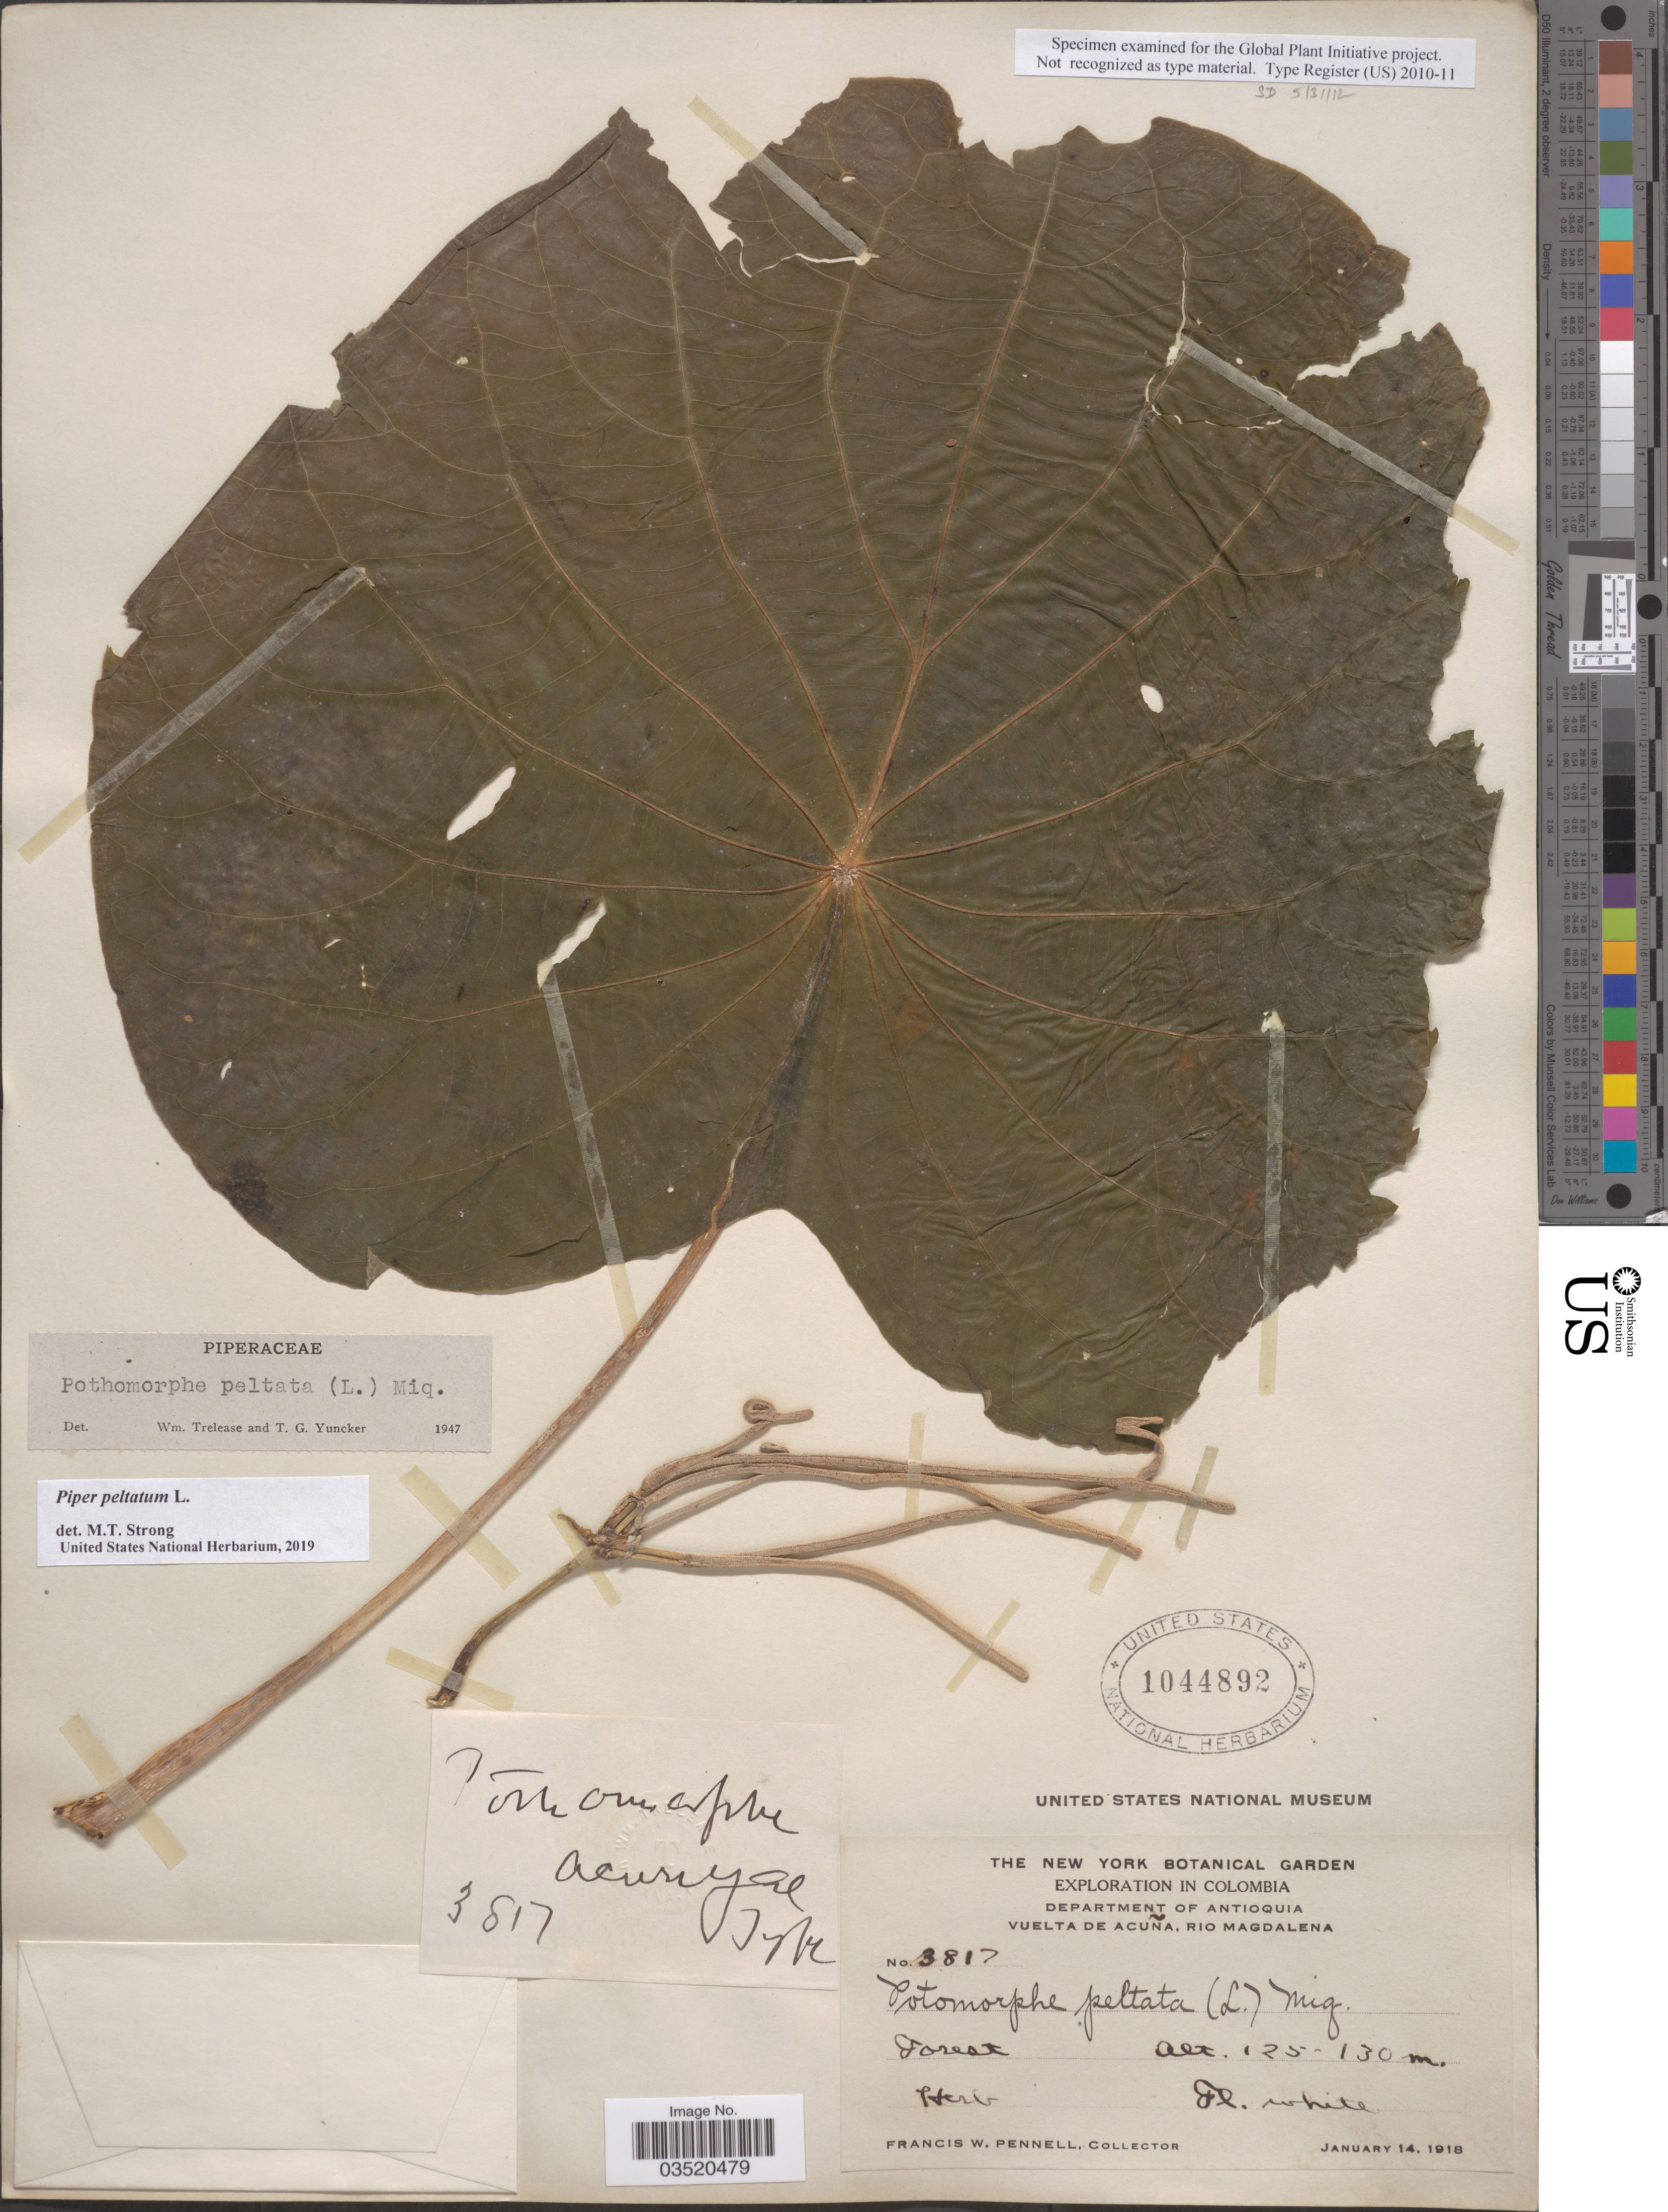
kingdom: Plantae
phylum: Tracheophyta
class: Magnoliopsida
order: Piperales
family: Piperaceae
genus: Piper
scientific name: Piper peltatum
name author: L.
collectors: F. W. Pennell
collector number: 3817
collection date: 1918-01-14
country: Colombia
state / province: Antioquia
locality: Department of Antioquia. Vuelta de Acuña, Rio Magdalena.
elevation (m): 125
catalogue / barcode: US 1044892